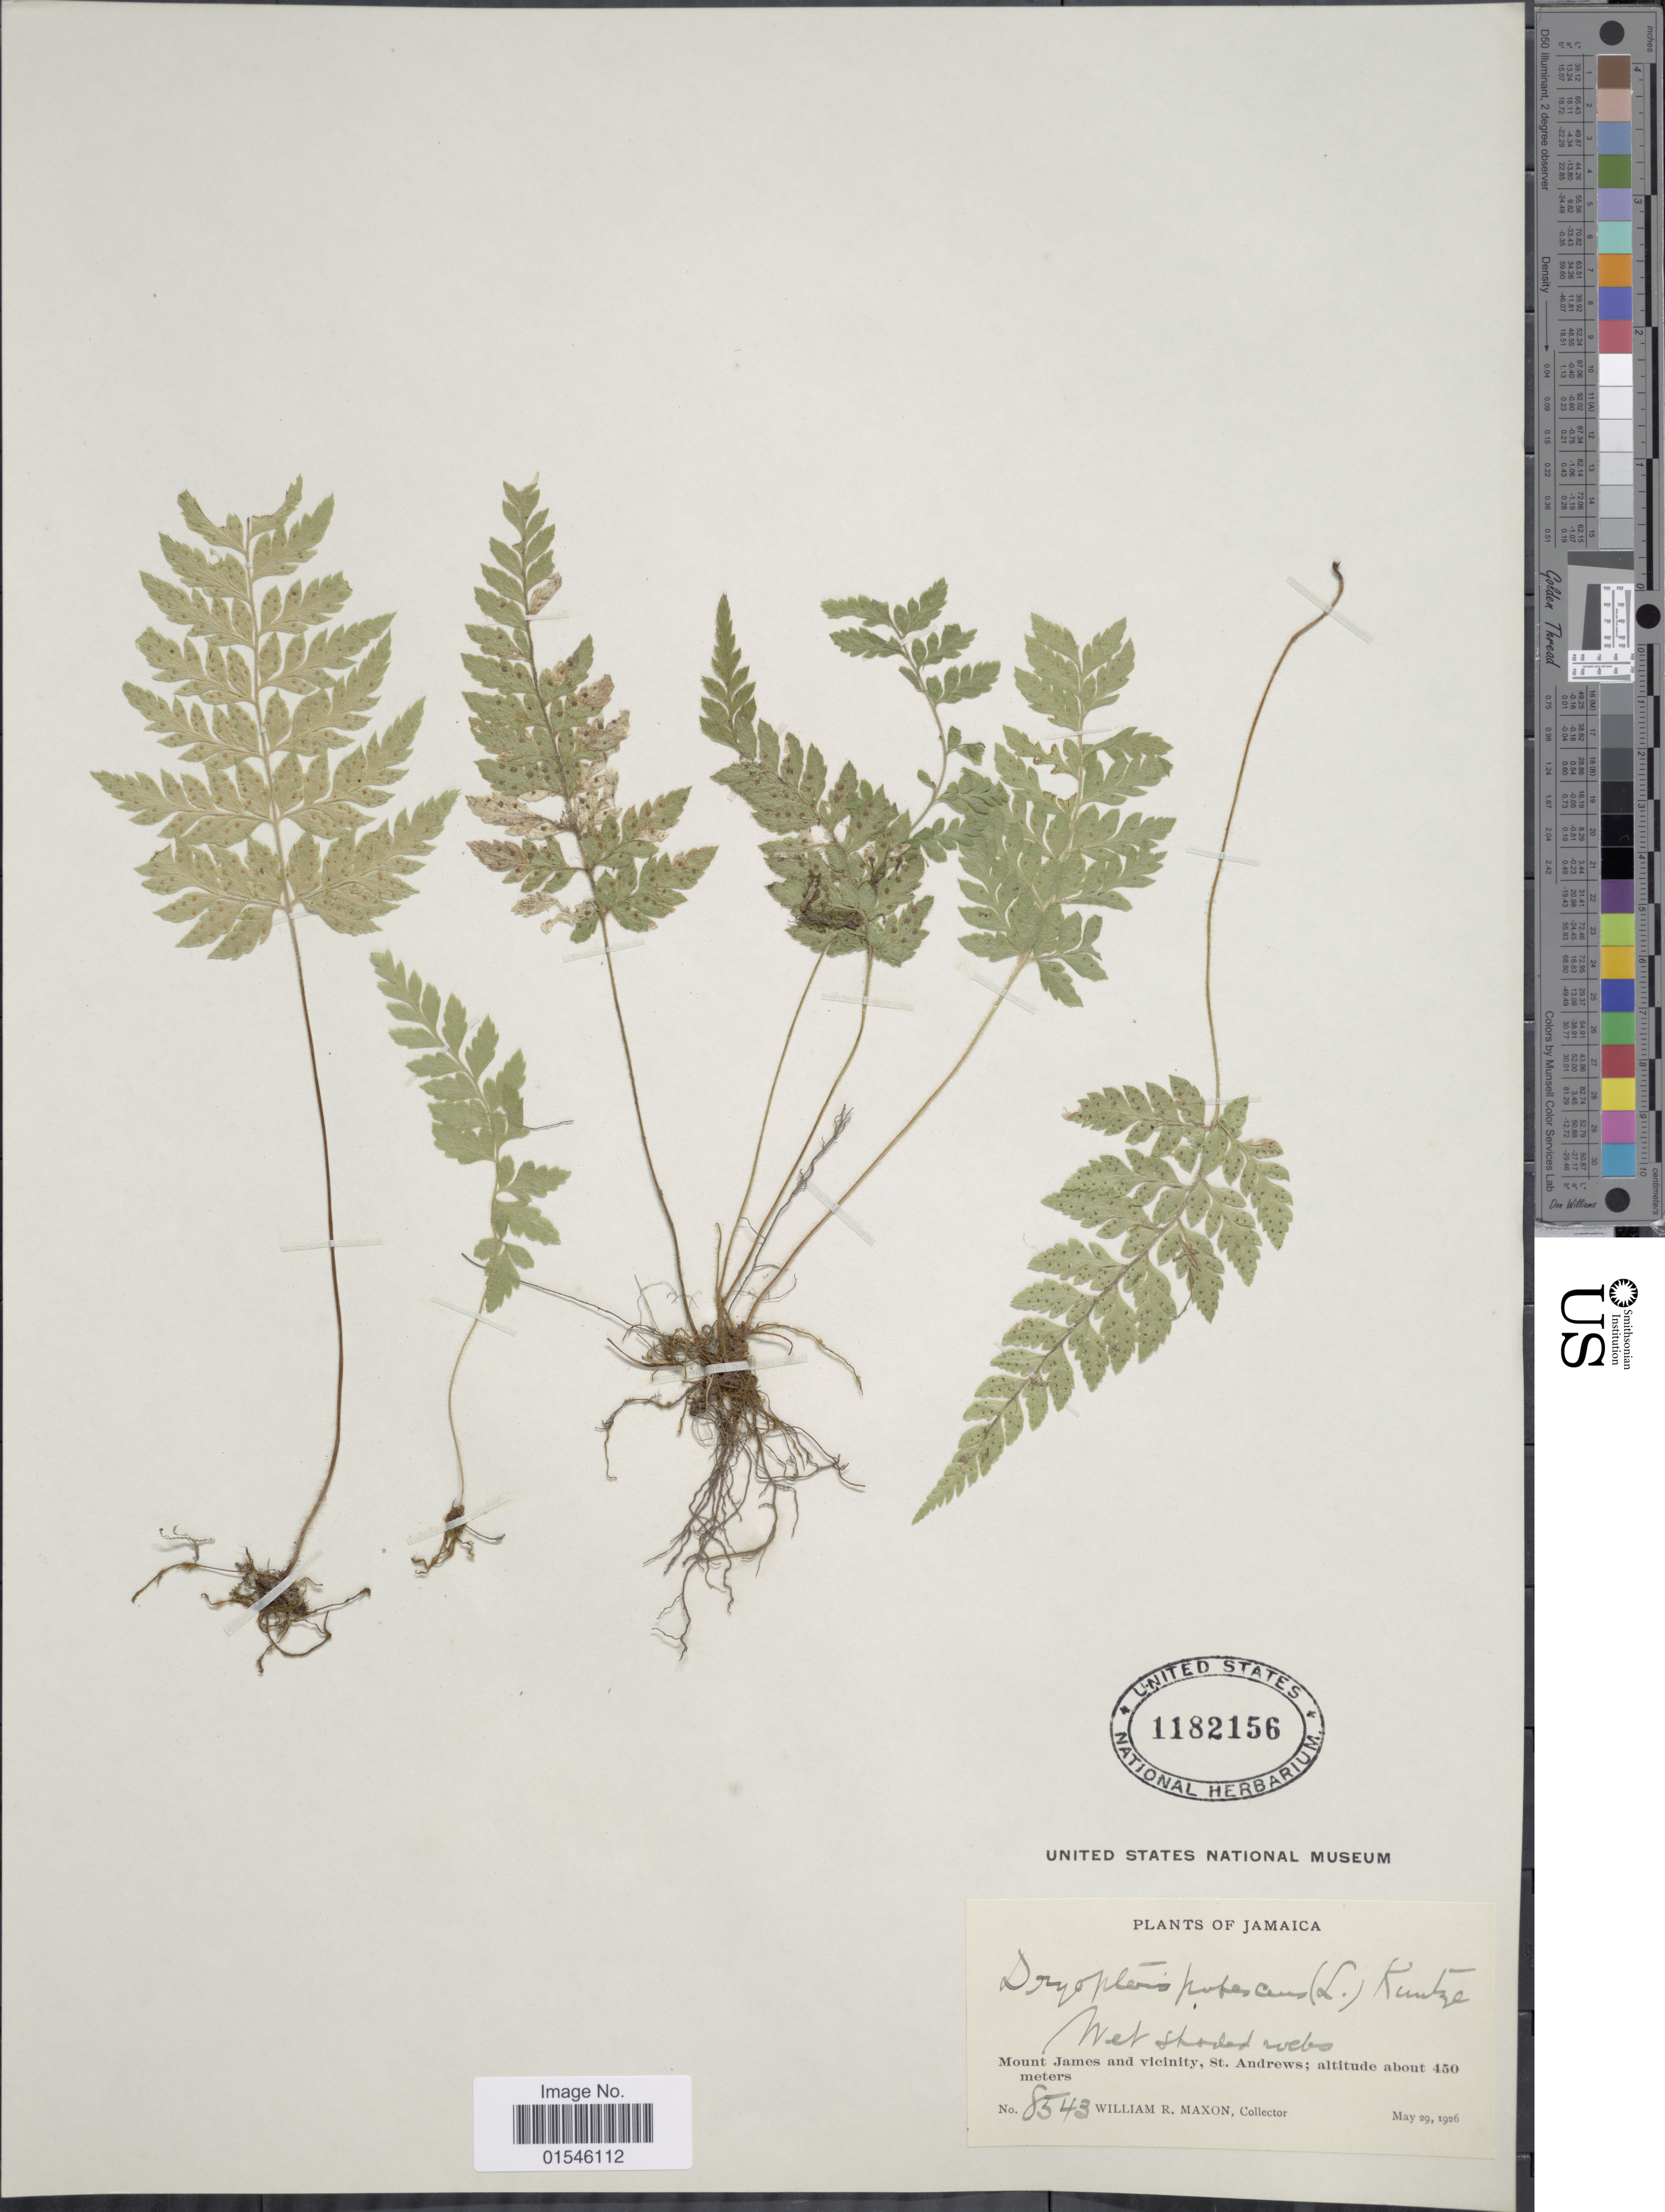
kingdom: Plantae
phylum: Tracheophyta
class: Polypodiopsida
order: Polypodiales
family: Dryopteridaceae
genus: Polystichopsis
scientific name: Polystichopsis pubescens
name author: (L.) C.V. Morton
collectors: W. R. Maxon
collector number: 8543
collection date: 1926-05-29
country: Jamaica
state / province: Saint Andrew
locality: Mount James and vicinity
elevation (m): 450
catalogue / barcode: US 1182156